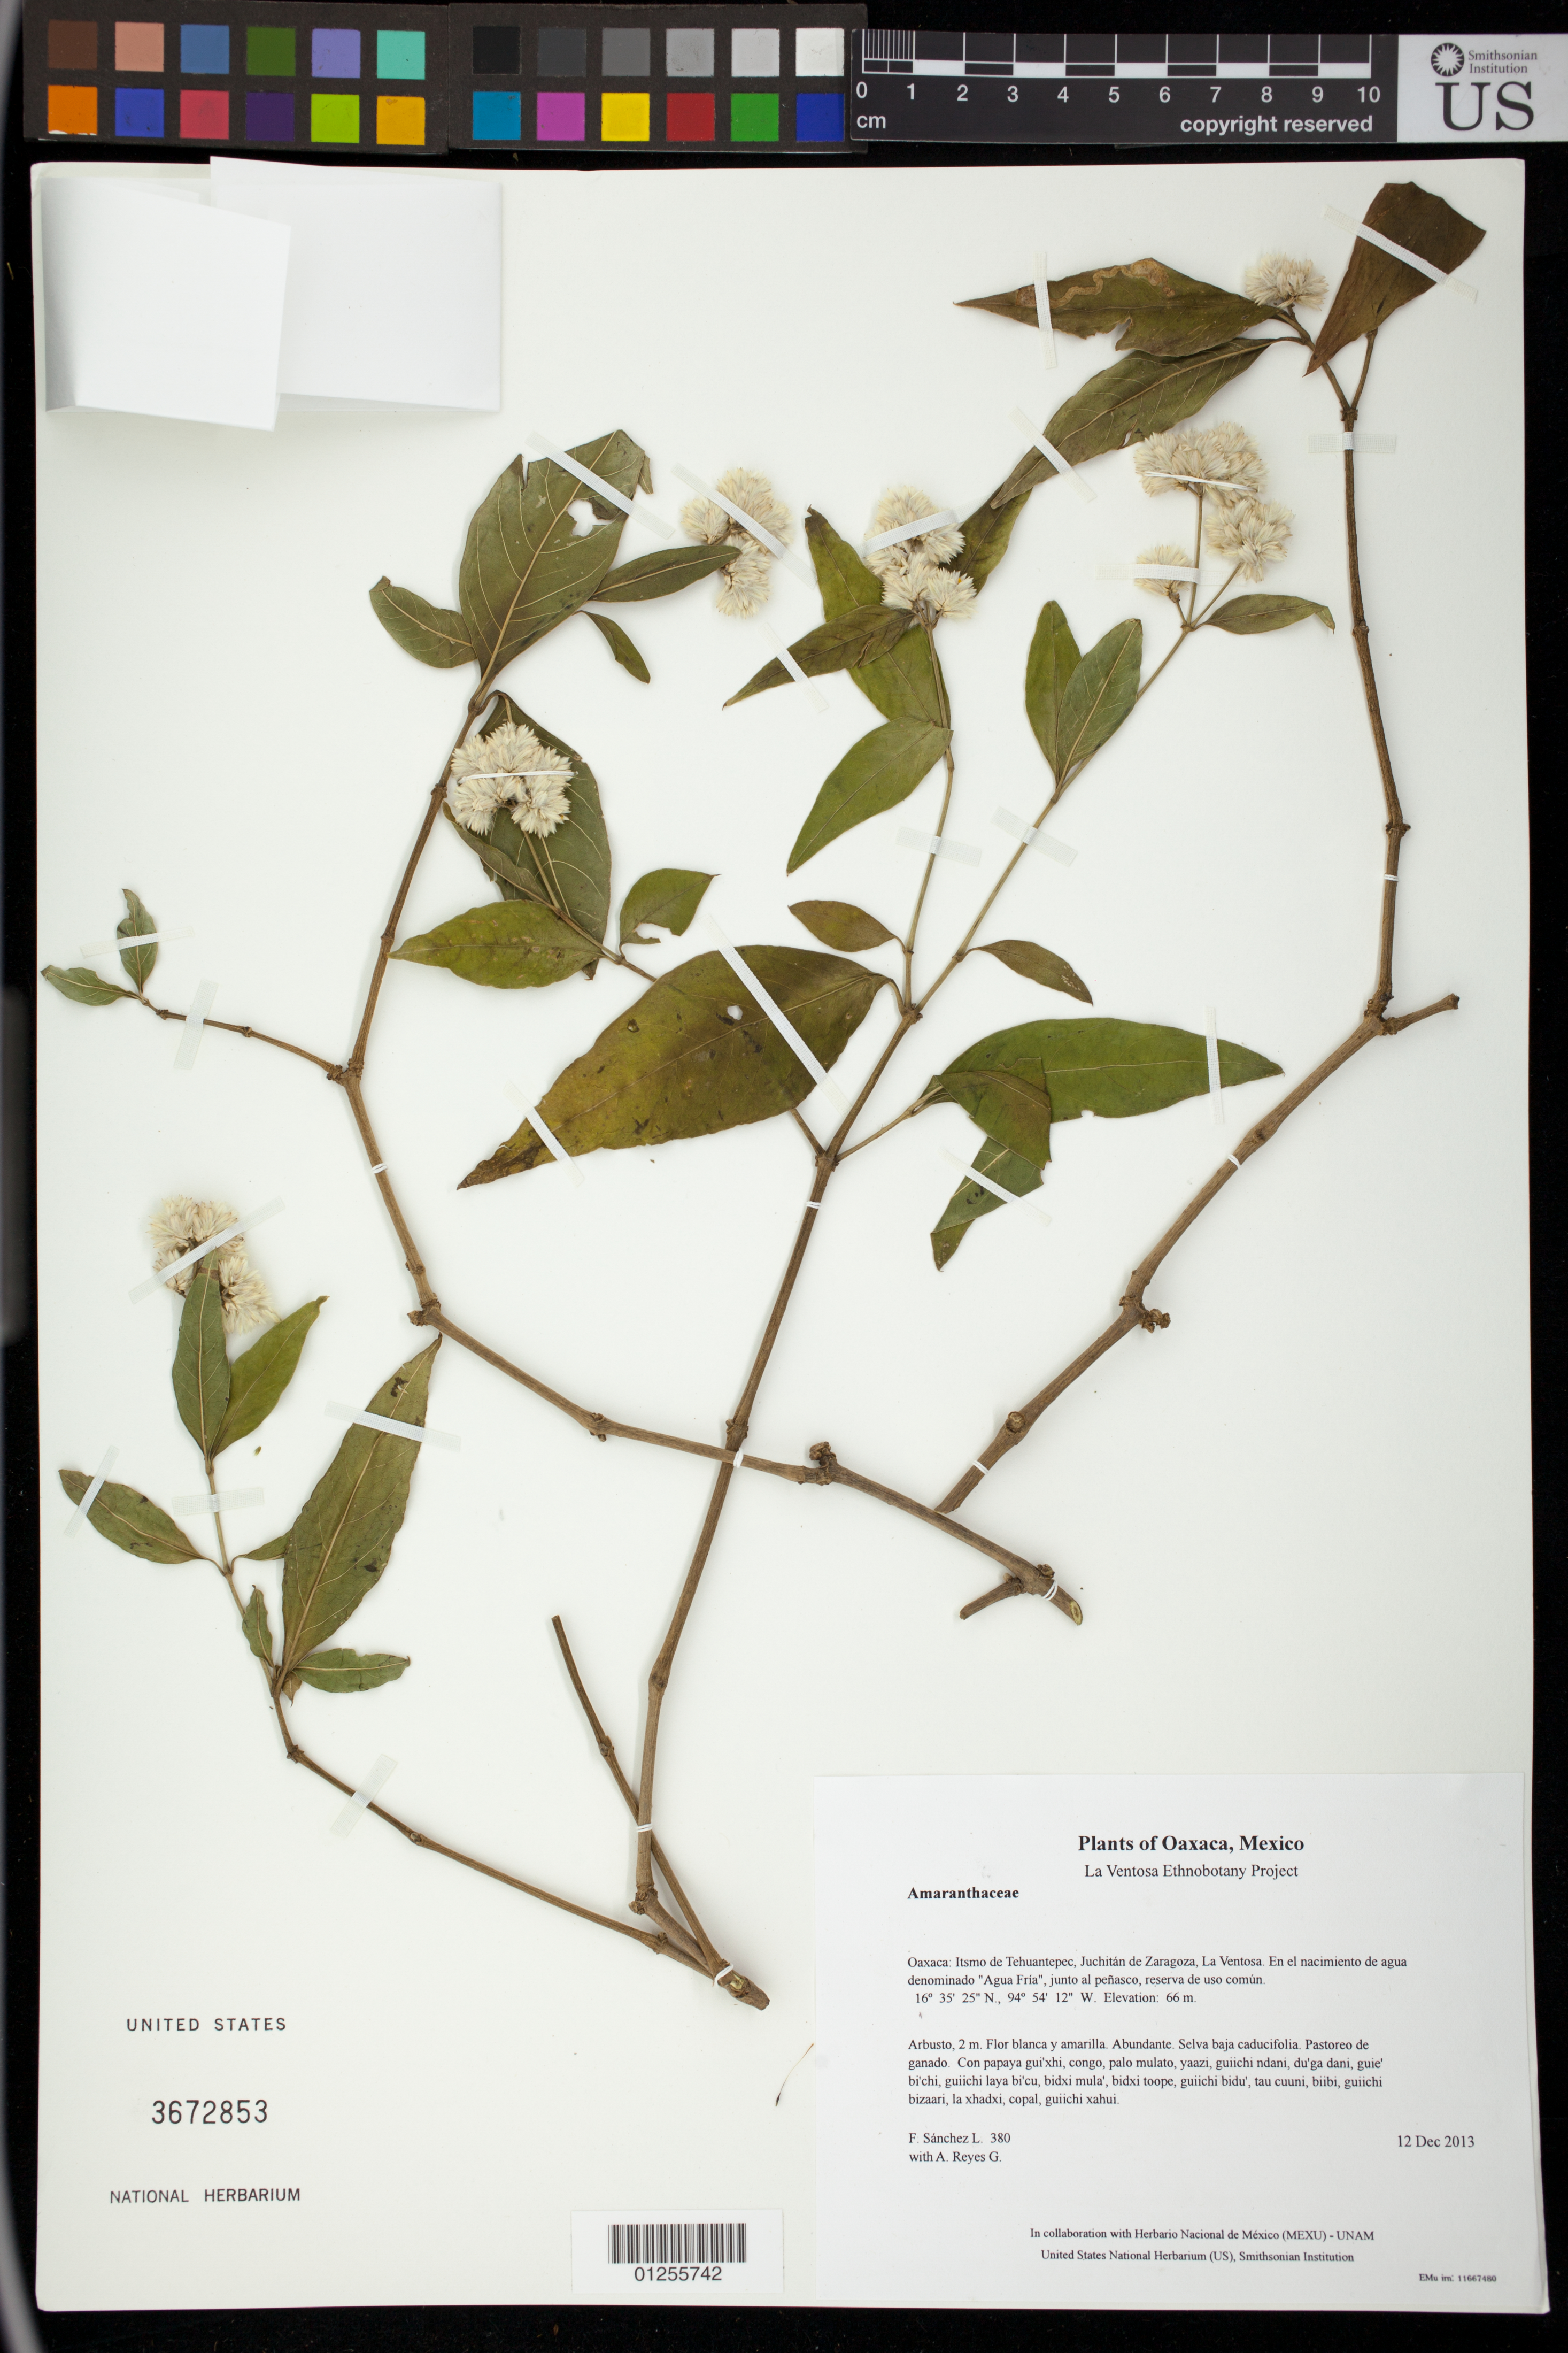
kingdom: Plantae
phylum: Tracheophyta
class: Magnoliopsida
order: Caryophyllales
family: Amaranthaceae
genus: Alternanthera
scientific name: Alternanthera pycnantha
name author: (Benth.) Standl.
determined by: Zumaya Flores, Silvia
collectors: F. Sánchez L. & A. Reyes G.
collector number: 380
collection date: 2013-12-12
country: Mexico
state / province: Oaxaca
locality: Itsmo de Tehuantepec, Juchitán de Zaragoza, La Ventosa. En el nacimiento de agua denominado "Agua Fría", junto al peñasco, reserva de uso común.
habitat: Selva baja caducifolia. Pastoreo de ganado.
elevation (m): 66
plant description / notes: JEBOT, MEXU, SERO, US; Yaga bandaga. 2 m. Guie' naquichi' ne naguchi. Stale.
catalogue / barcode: US 3672853